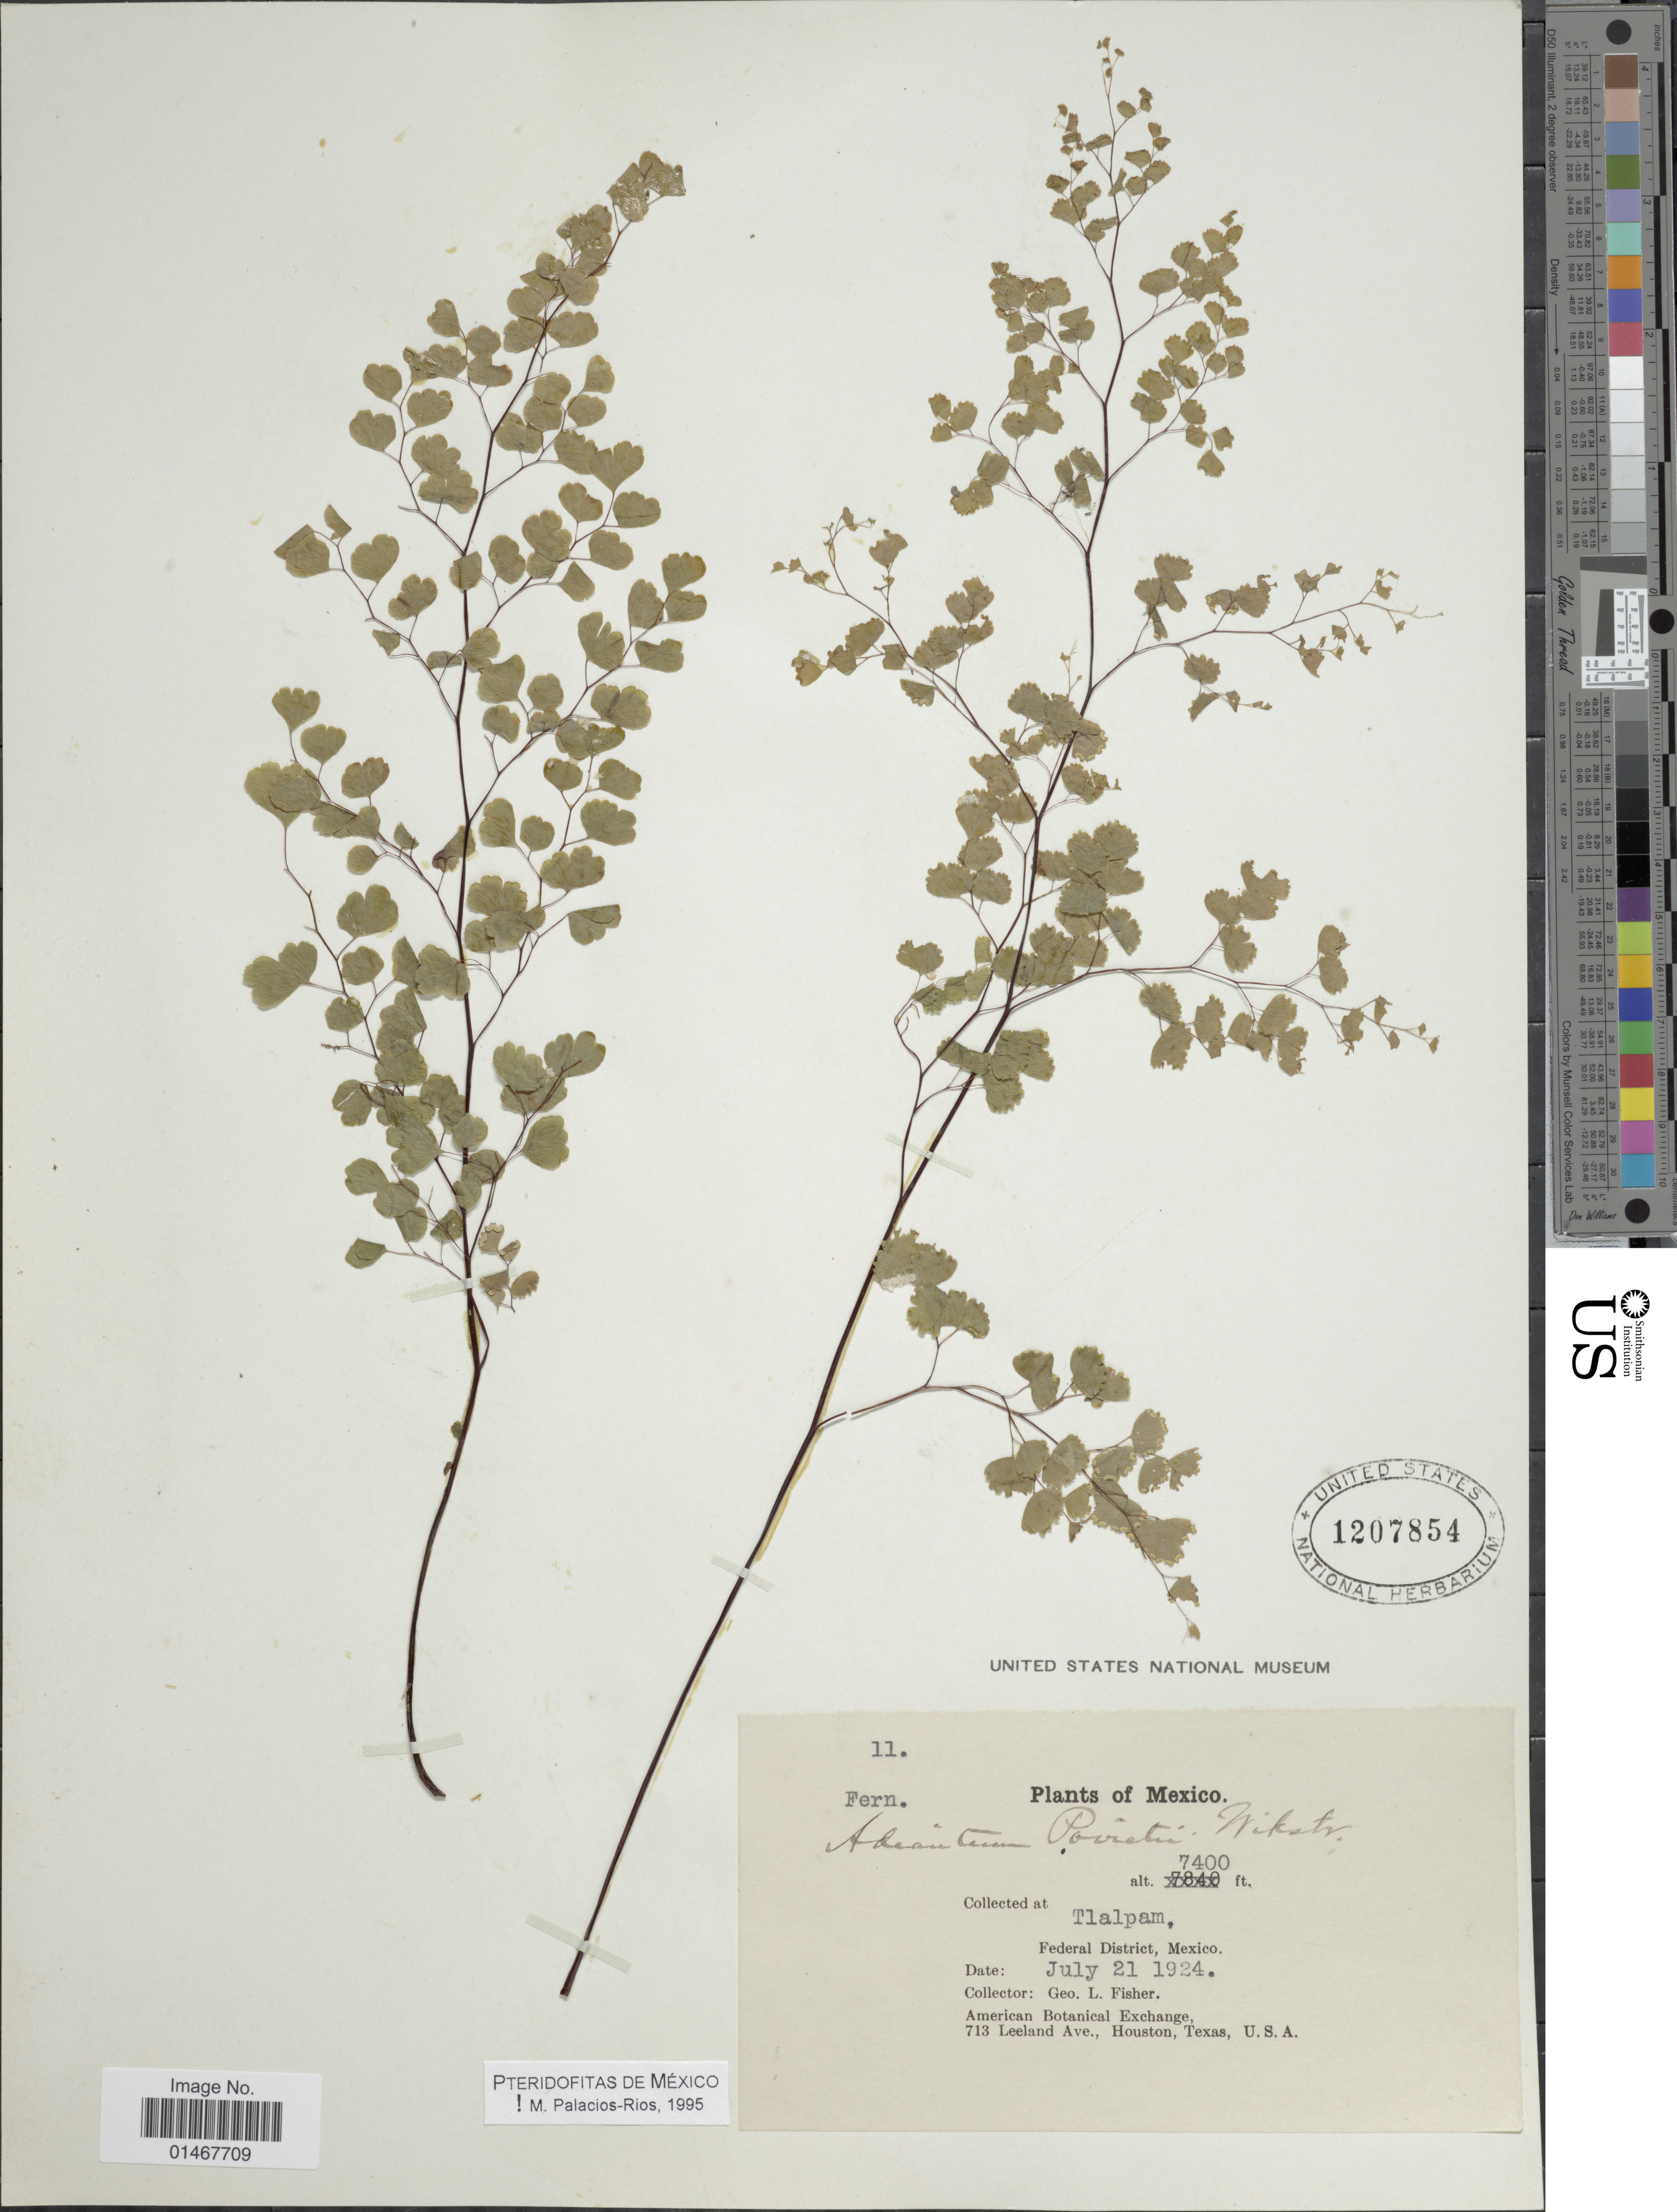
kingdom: Plantae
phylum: Tracheophyta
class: Polypodiopsida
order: Polypodiales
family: Pteridaceae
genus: Adiantum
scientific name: Adiantum poiretii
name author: Wikstr.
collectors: G. L. Fisher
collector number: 11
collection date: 1924-07-21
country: Mexico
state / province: Distrito Federal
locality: Tlalpam, Federal District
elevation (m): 2256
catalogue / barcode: US 1207854